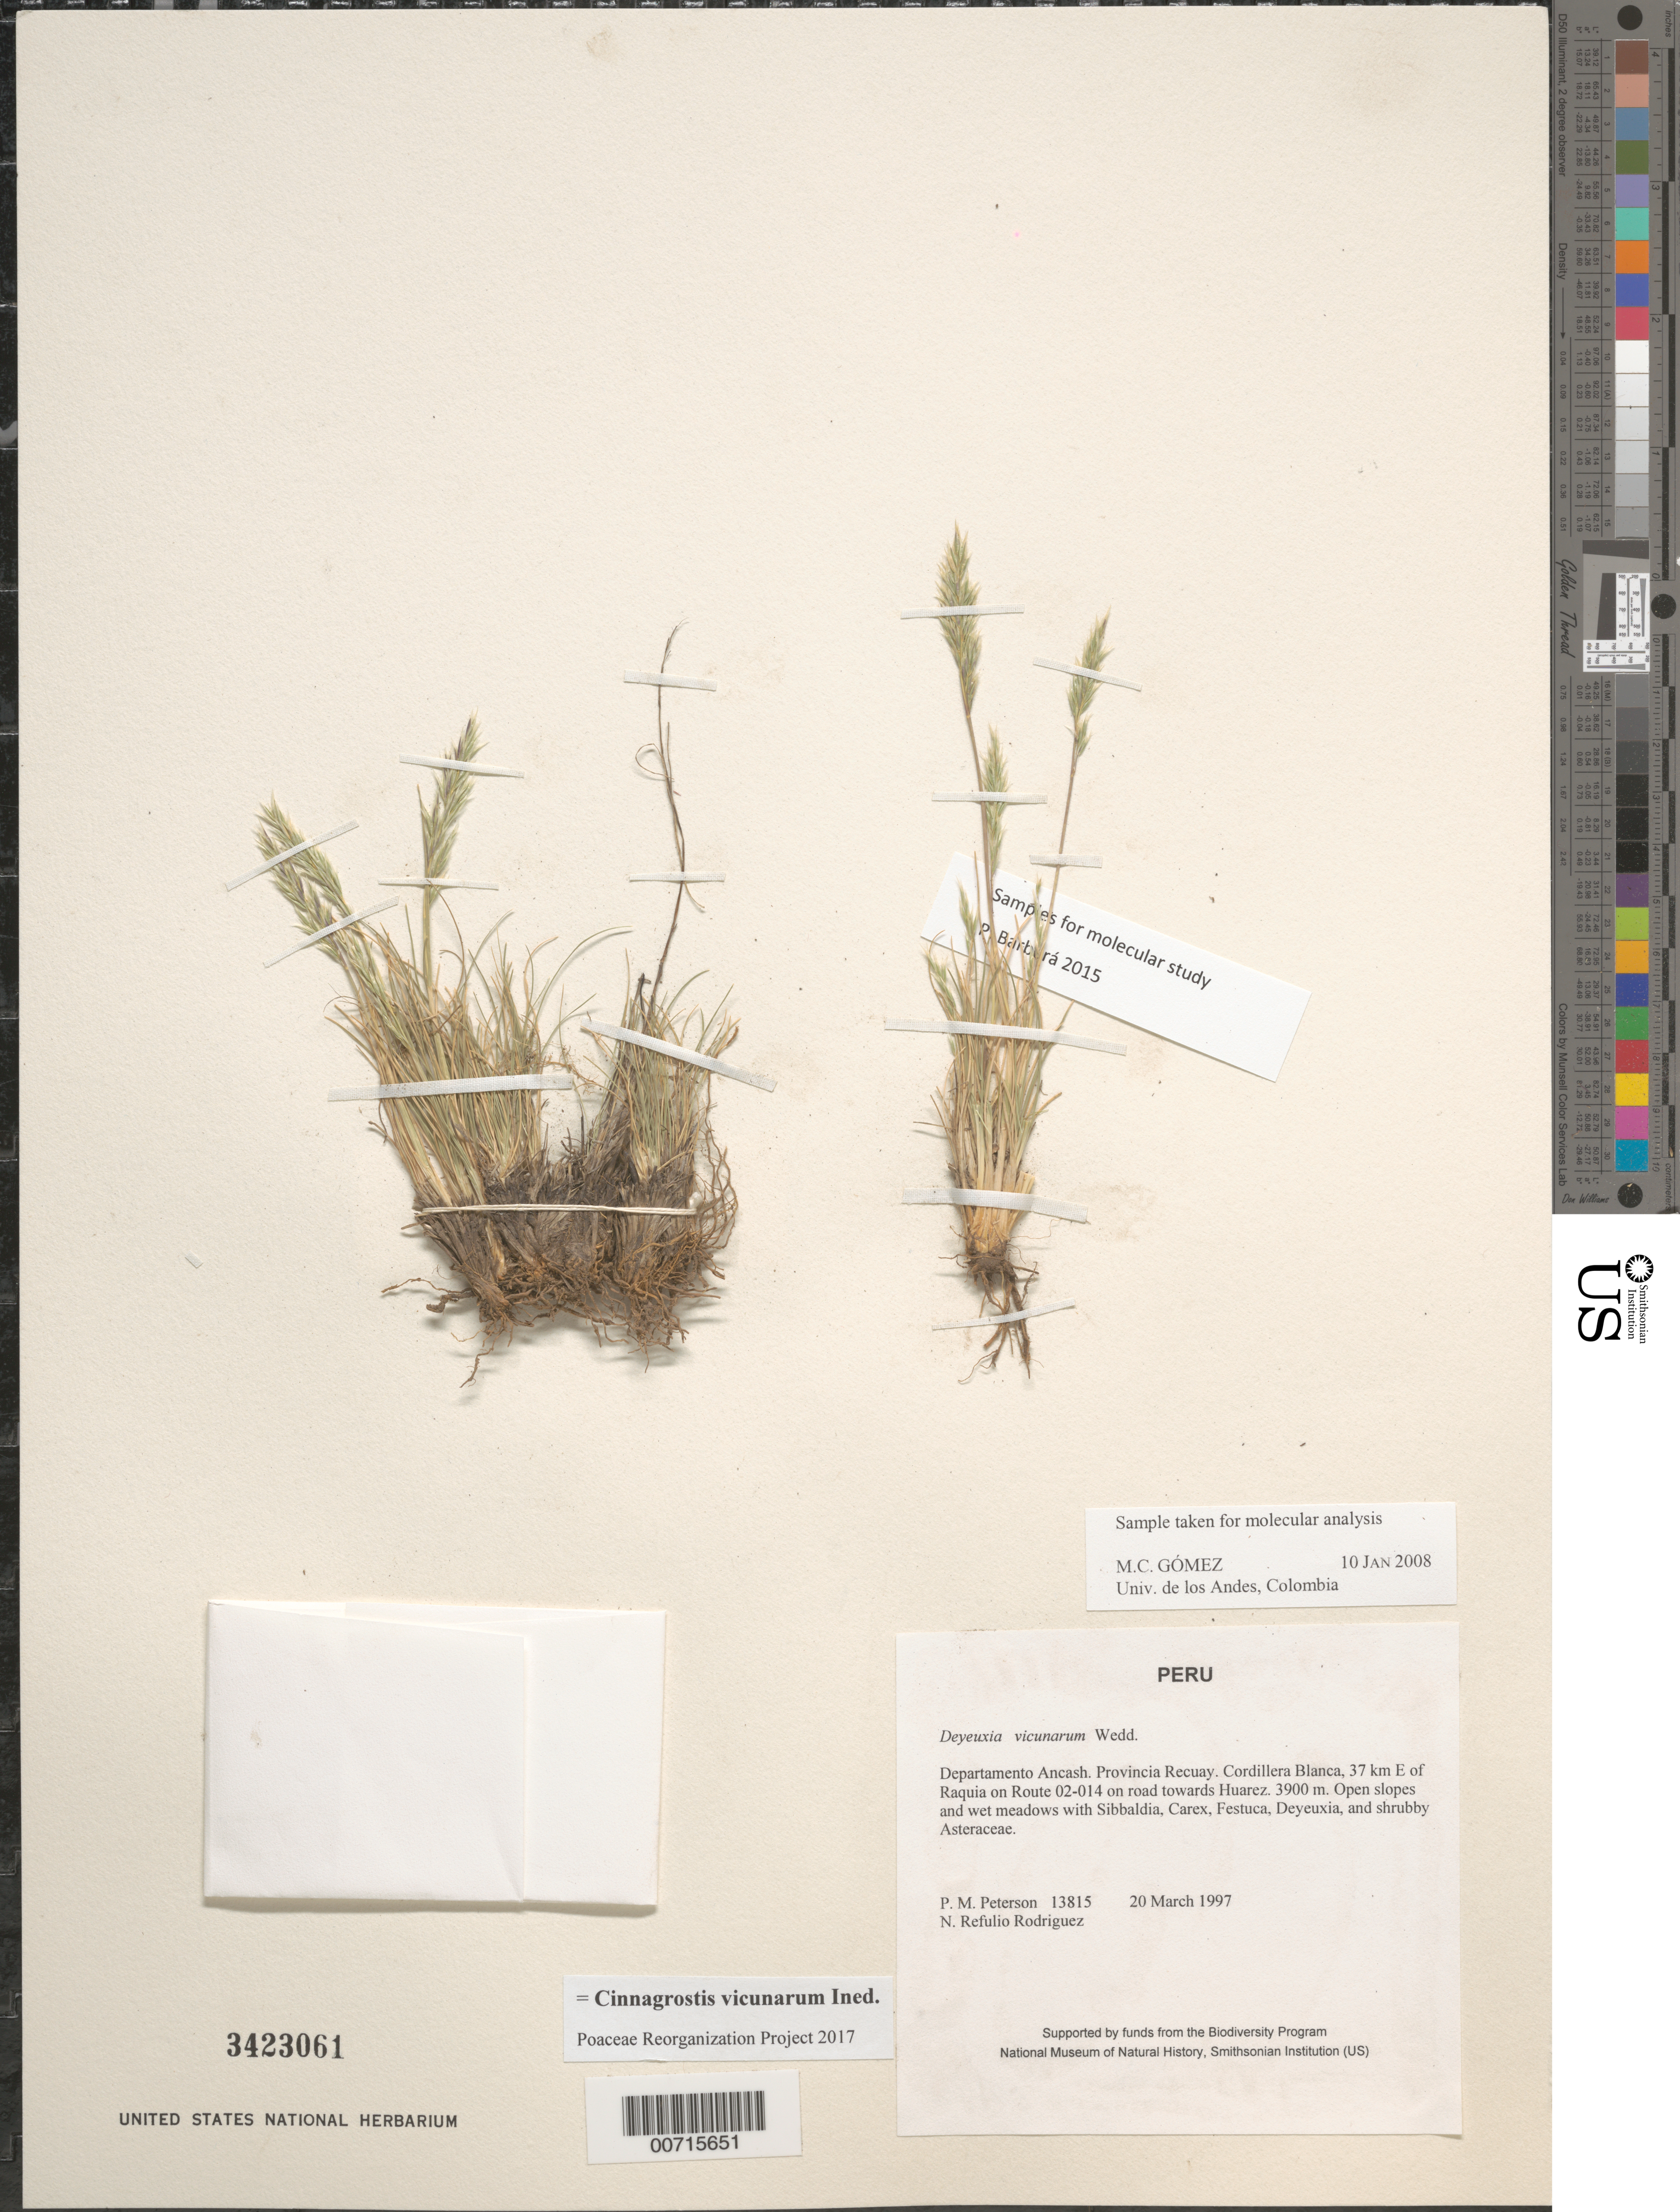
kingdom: Plantae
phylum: Tracheophyta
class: Liliopsida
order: Poales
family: Poaceae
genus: Cinnagrostis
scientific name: Cinnagrostis vicunarum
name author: (Wedd.) P.M. Peterson et al.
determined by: Poaceae Reorganization Project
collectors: P. M. Peterson & N. Refulio-Rodríguez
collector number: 13815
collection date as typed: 20 Mar 1997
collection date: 1997-03-20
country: Peru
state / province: Ancash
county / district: Recuay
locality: Cordillera Blanca, 37 km E of Raquia on Route 02-014 on road towards Huarez.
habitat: Open slopes and wet meadows with Sibbaldia, Carex, Festuca, Deyeuxia, and shruby Asteraceae.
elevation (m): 3900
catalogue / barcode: US 3423061